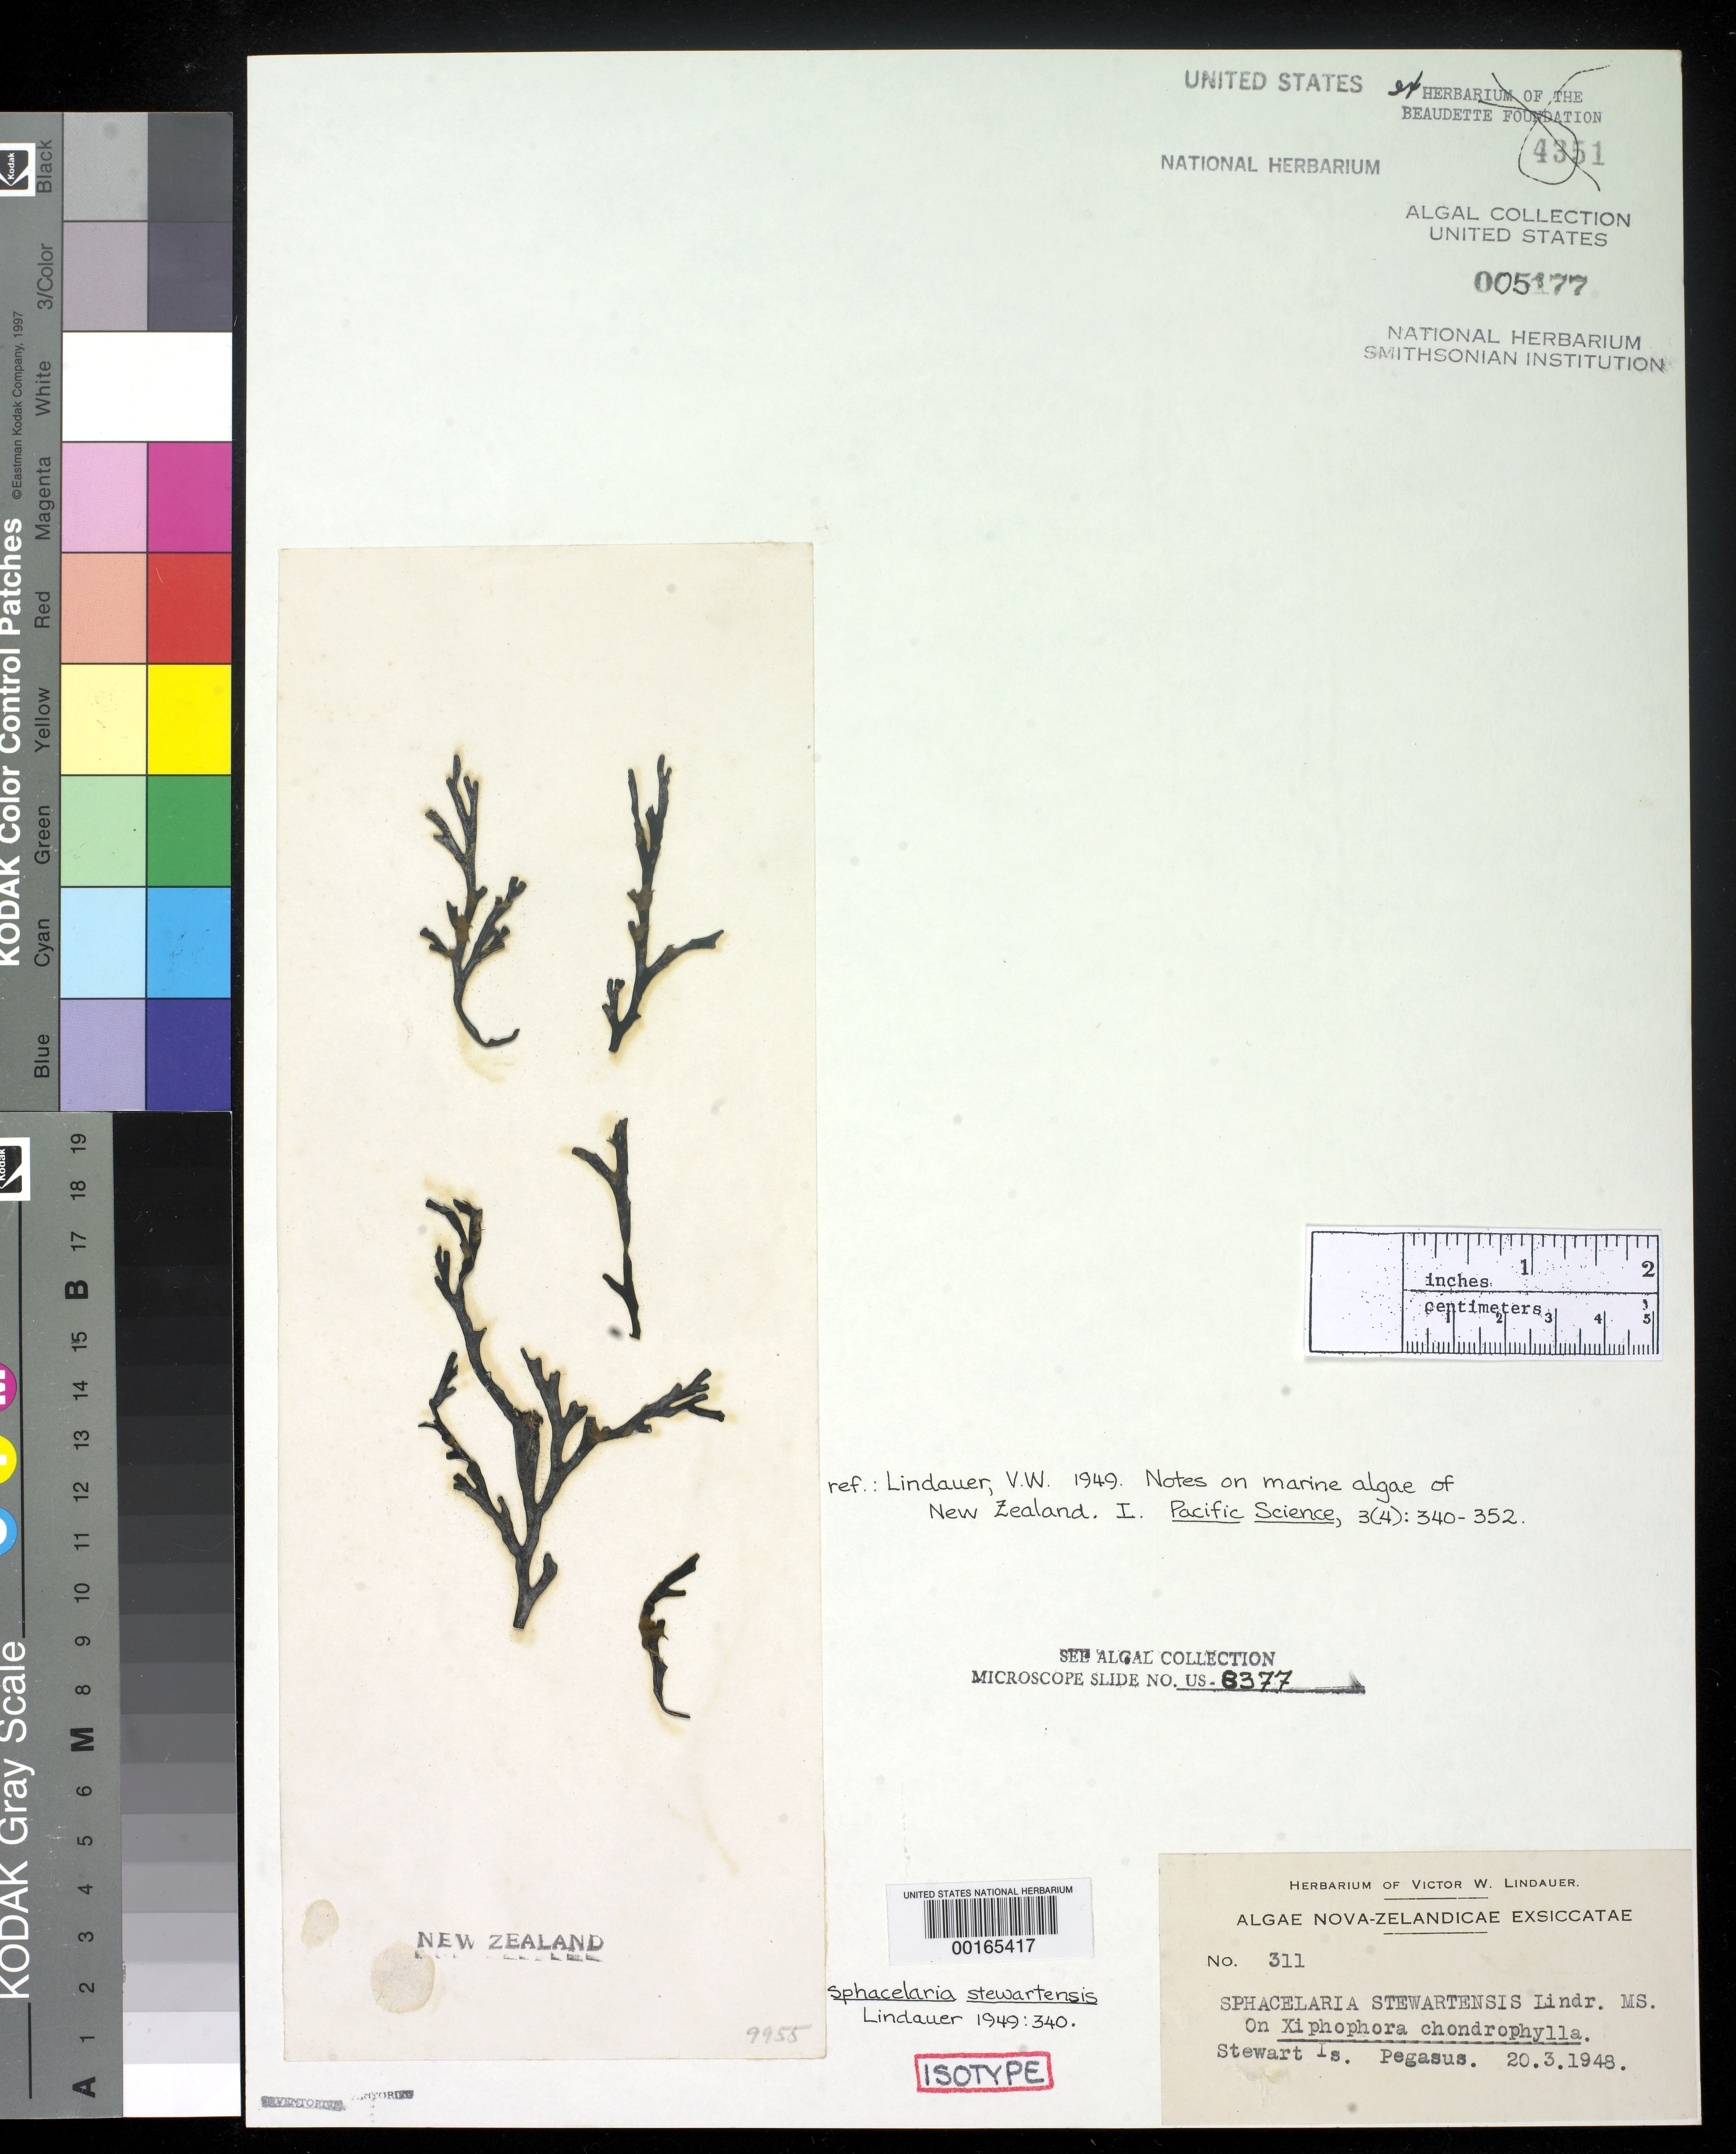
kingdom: Chromista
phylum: Ochrophyta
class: Phaeophyceae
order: Sphacelariales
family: Sphacelariaceae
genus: Sphacelaria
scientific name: Sphacelaria stewartensis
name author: Lindauer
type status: Isotype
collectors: Lindauer, V. W. (herbarium)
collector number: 311 & 9955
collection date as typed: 20 Mar 1948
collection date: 1948-03-20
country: New Zealand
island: Stewart Island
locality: Pegasus Bay.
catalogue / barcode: US 5177